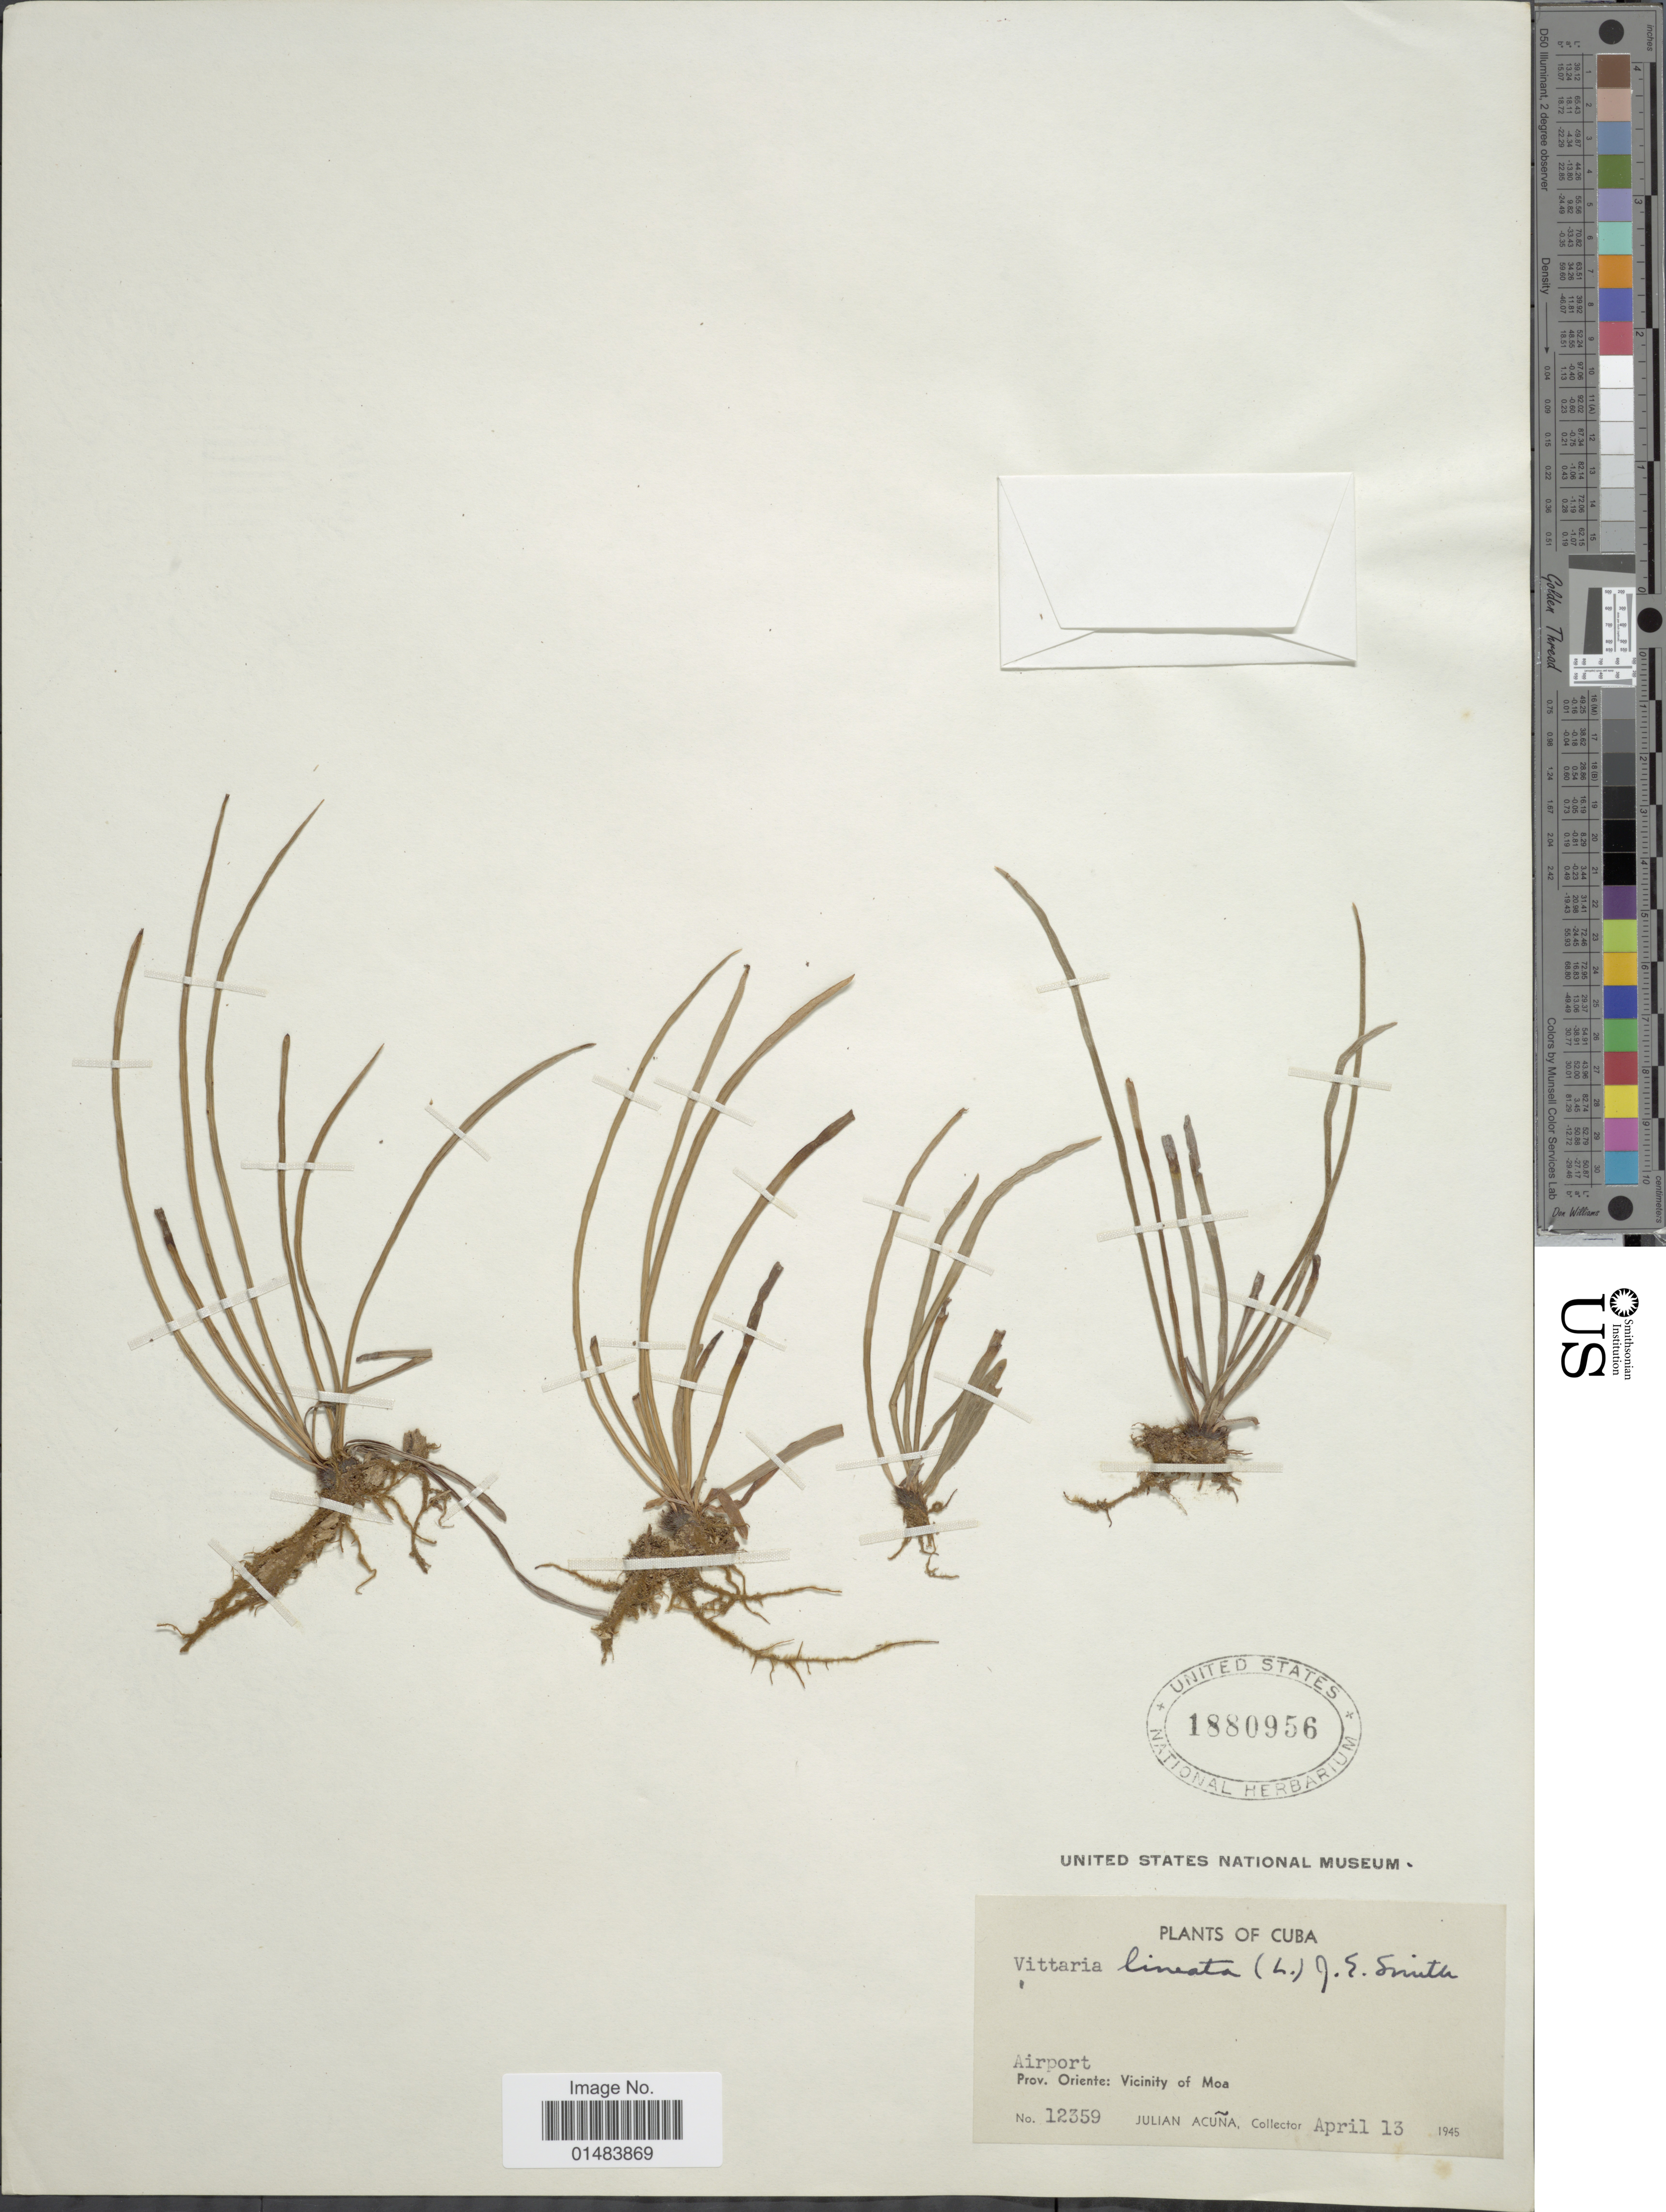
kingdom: Plantae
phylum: Tracheophyta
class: Polypodiopsida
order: Polypodiales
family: Pteridaceae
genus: Vittaria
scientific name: Vittaria lineata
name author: (L.) Sm.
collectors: J. B. Acuña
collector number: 12359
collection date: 1945-04-13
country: Cuba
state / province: Oriente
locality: Plants of Cuba, Airport, vicinity of Moa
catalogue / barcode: US 1880956